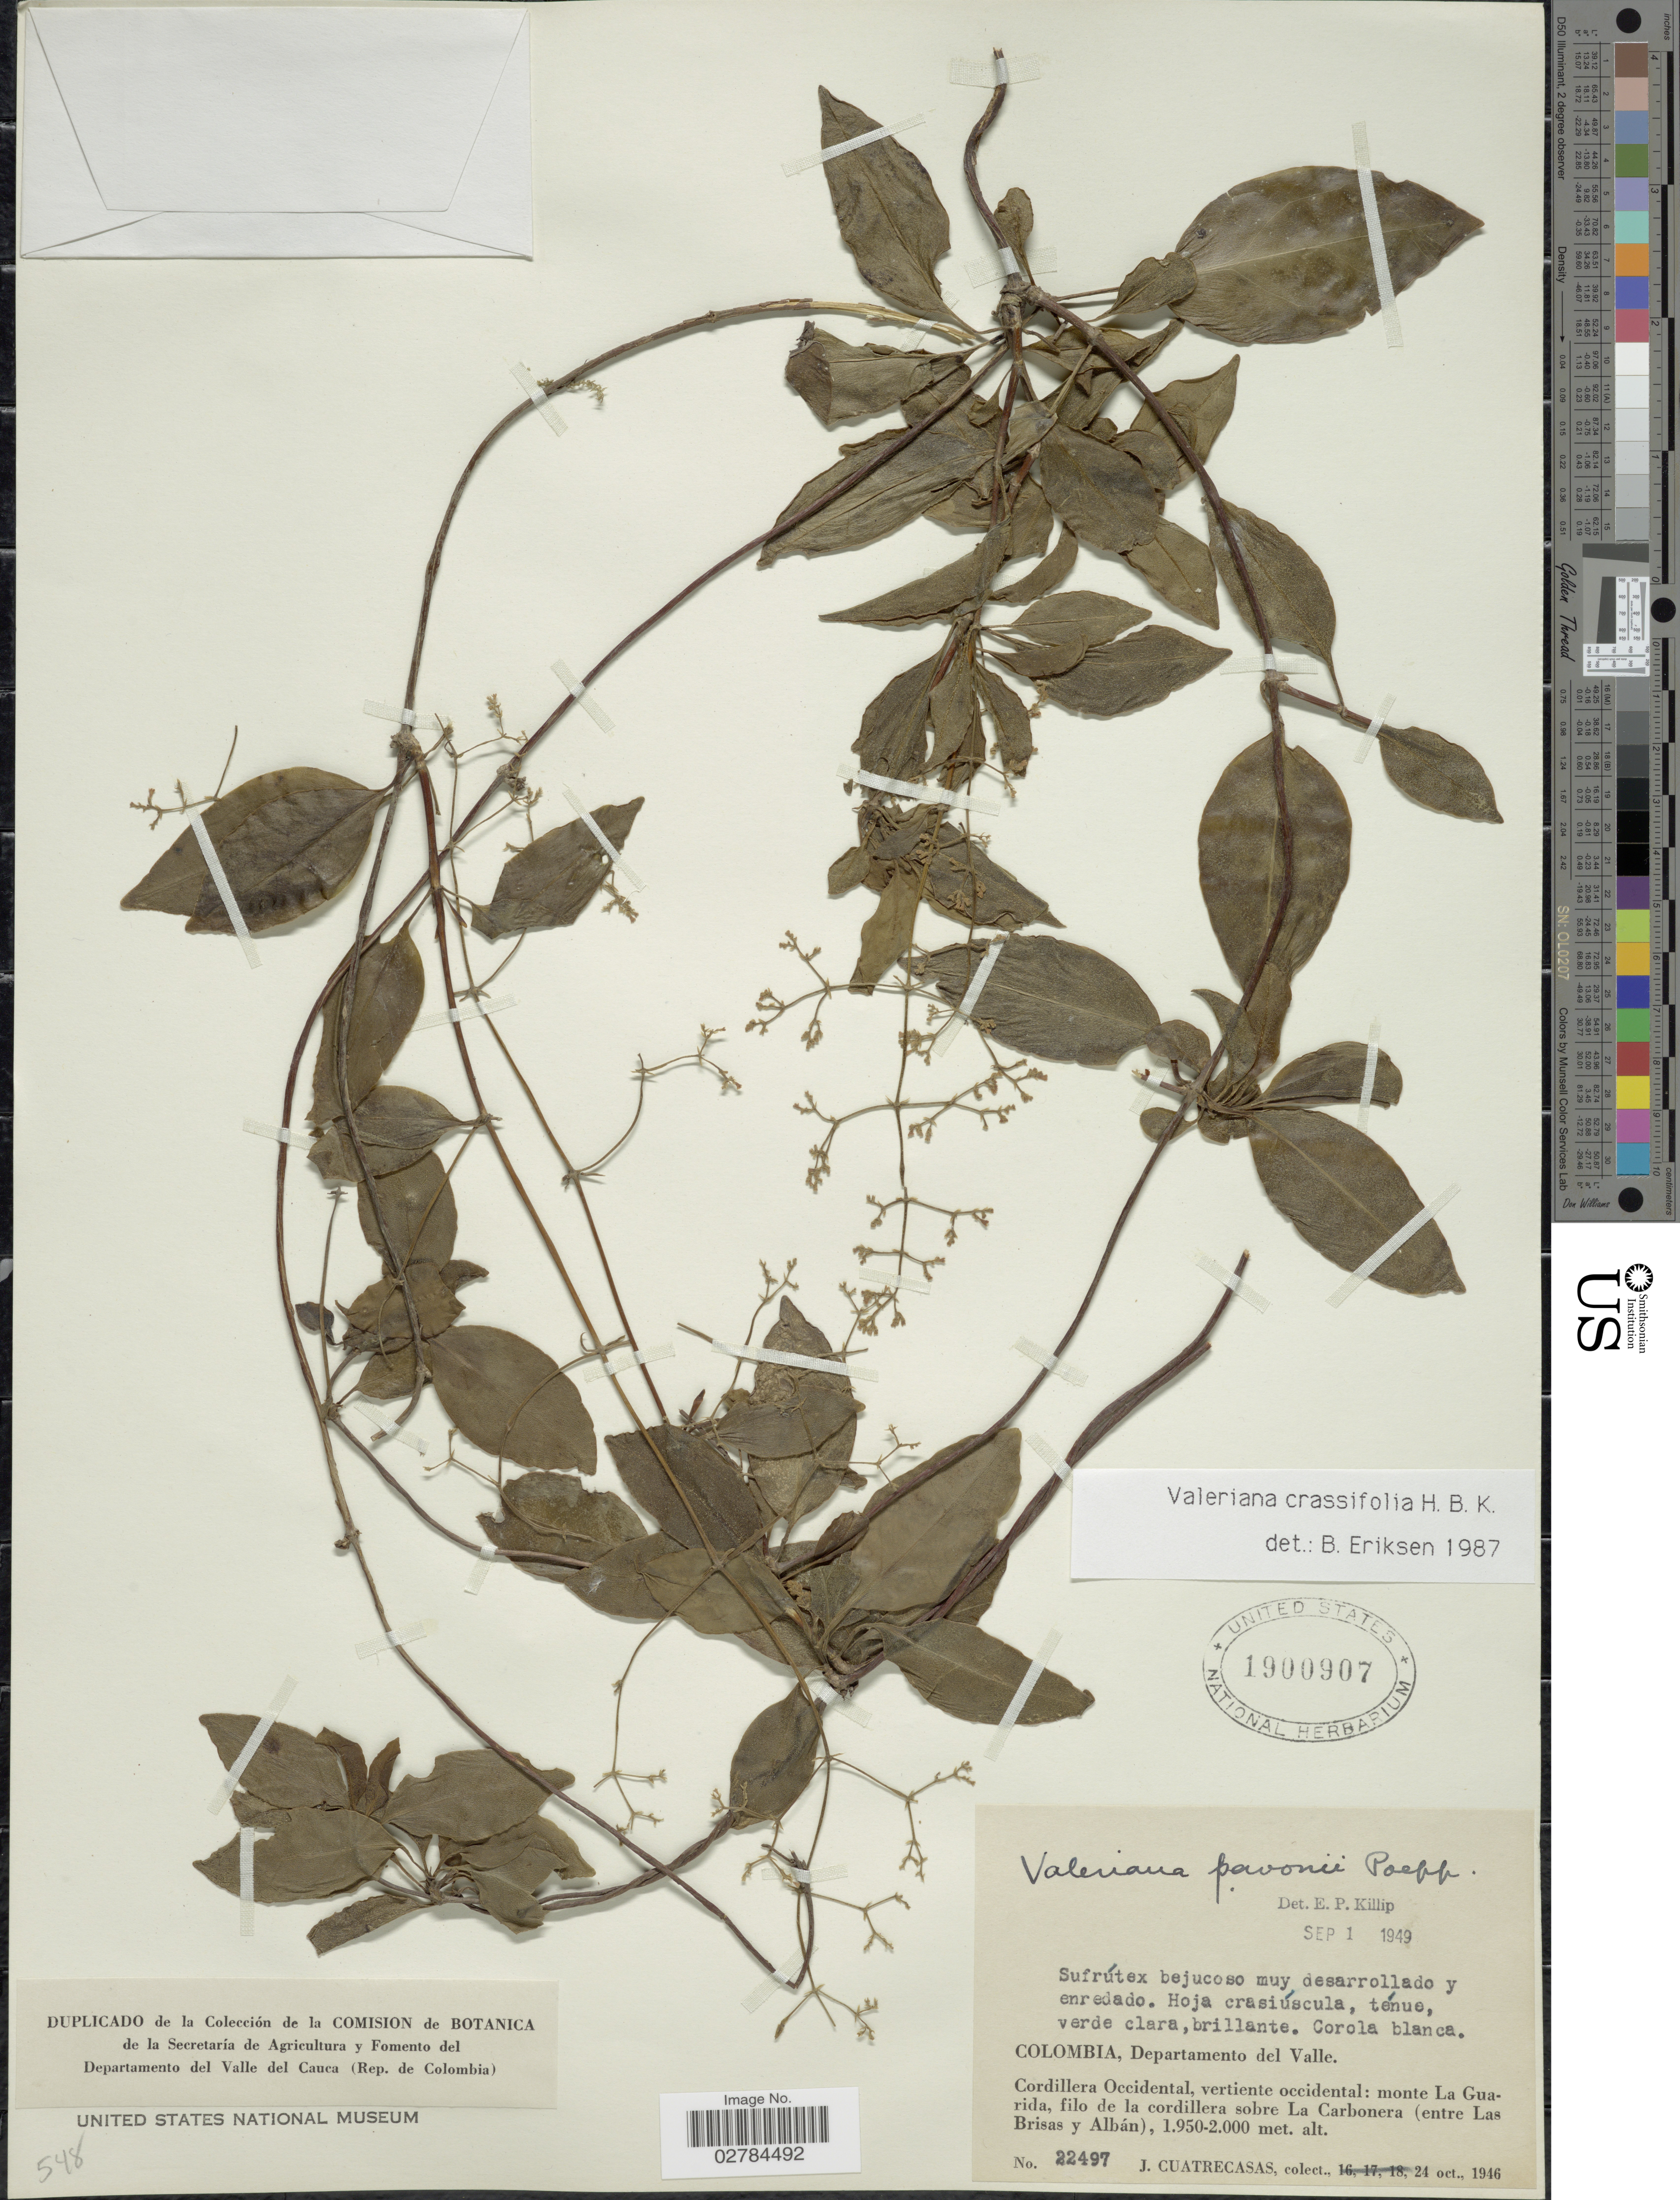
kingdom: Plantae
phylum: Tracheophyta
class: Magnoliopsida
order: Dipsacales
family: Caprifoliaceae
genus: Valeriana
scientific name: Valeriana crassifolia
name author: Kunth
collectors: J. Cuatrecasas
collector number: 22497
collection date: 1946-10-24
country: Colombia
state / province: Valle del Cauca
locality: Departamento del Valle. Cordillera Occidental, vertiente occidental: monte La Guarida, filo de la cordillera sobre La Carbonera (entre Las Brisas y Albán).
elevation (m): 1950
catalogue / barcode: US 1900907